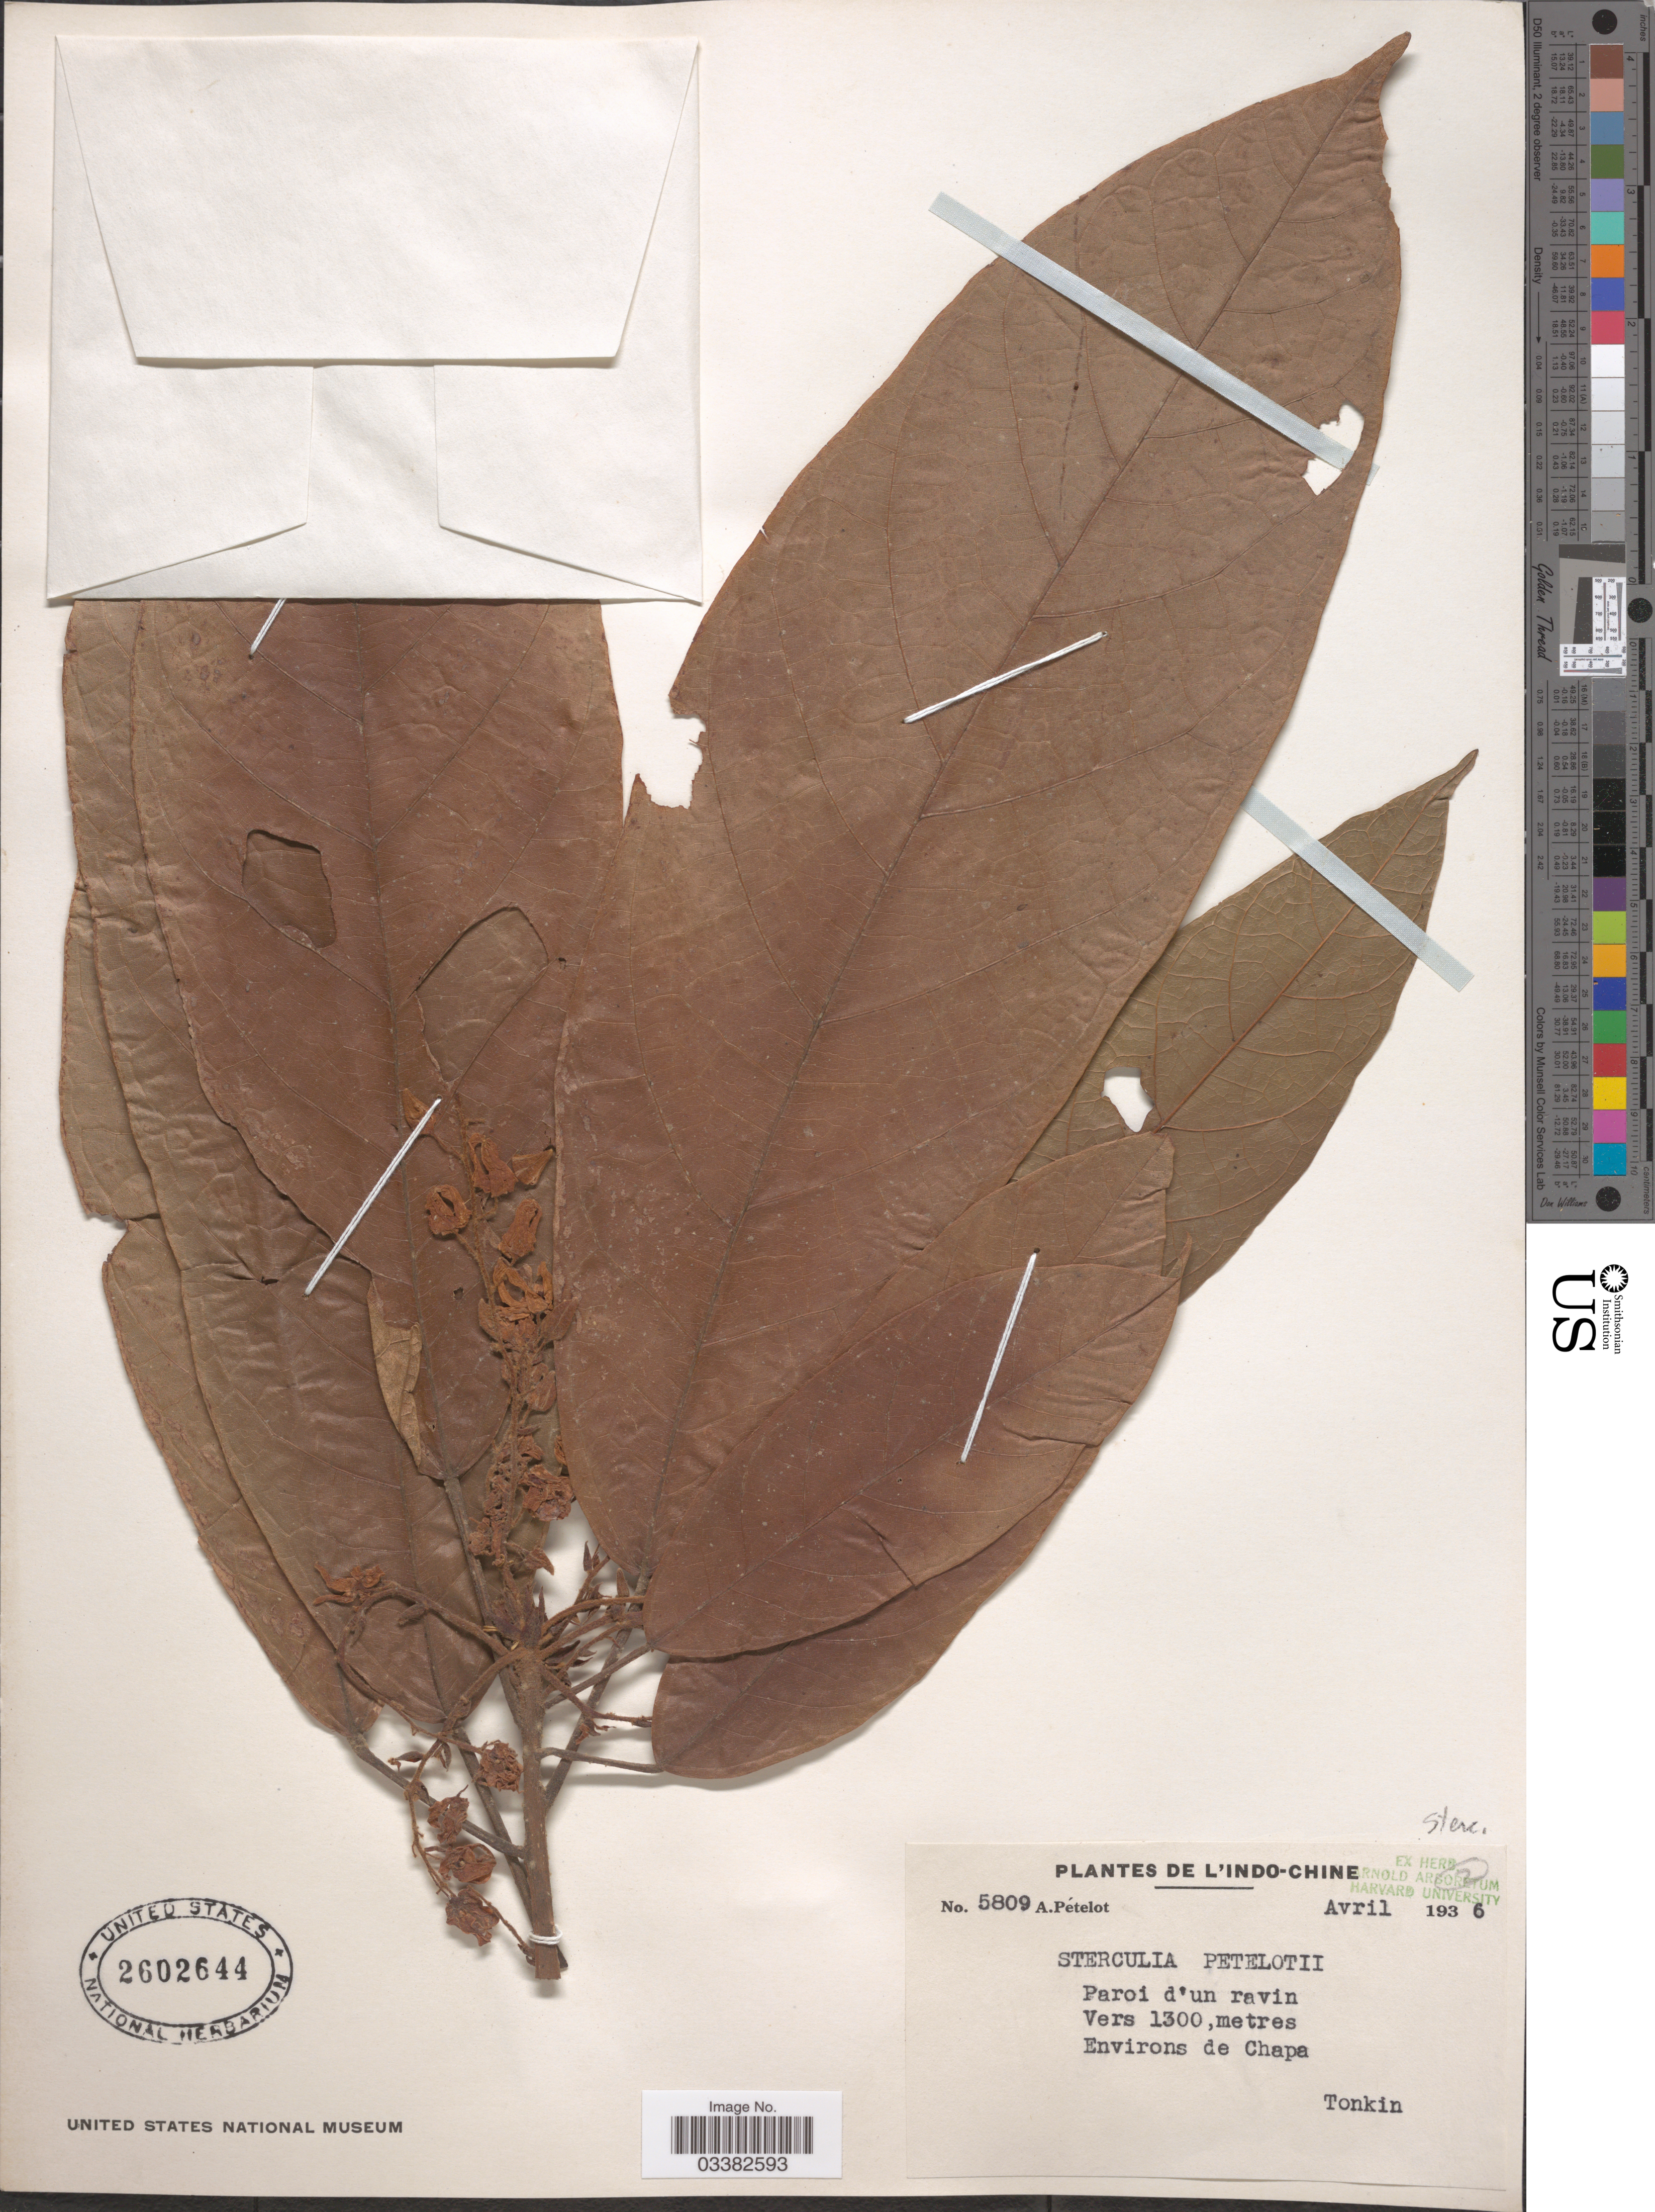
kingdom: Plantae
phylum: Tracheophyta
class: Magnoliopsida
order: Malvales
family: Malvaceae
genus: Sterculia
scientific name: Sterculia petelotii Merr., ined.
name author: Merr.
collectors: A. Petelot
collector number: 5809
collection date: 1936-04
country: Vietnam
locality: L'Indo-Chine. Environs de Chapa. Tonkin.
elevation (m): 1300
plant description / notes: Annotated as Sterculia petelotii Merr.; apparently an ined. name, never published?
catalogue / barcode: US 2602644